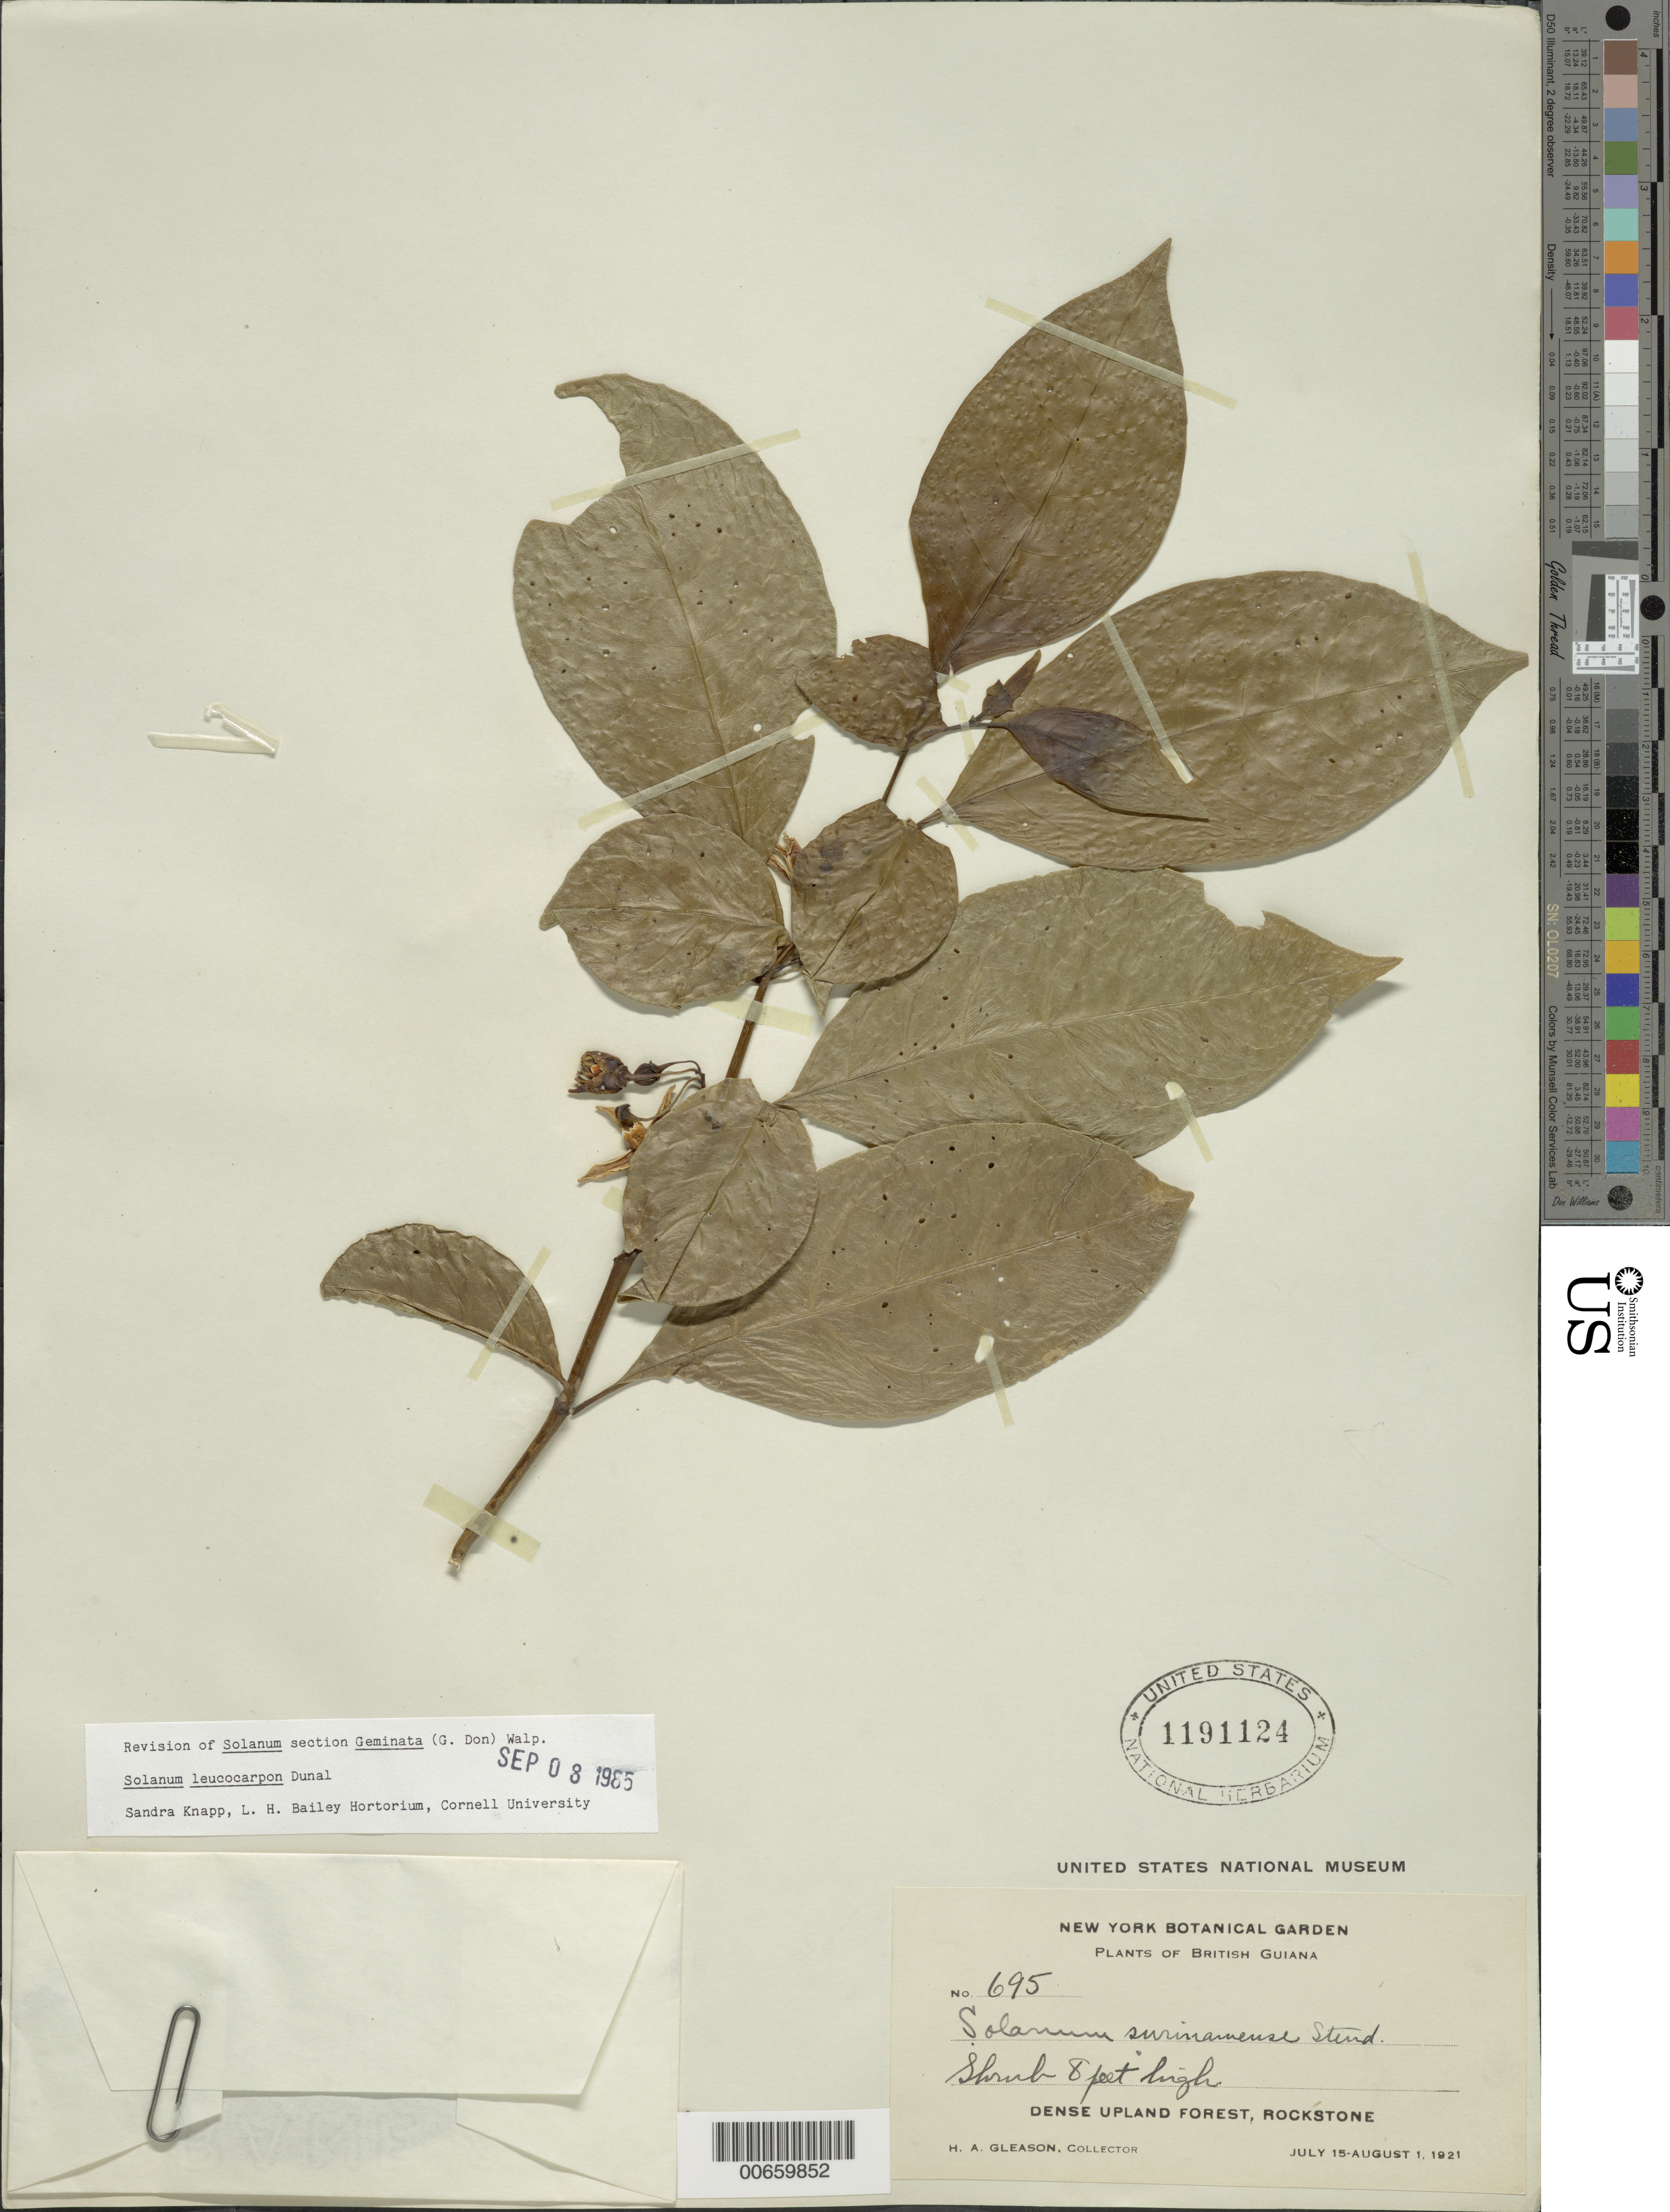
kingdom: Plantae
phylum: Tracheophyta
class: Magnoliopsida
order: Solanales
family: Solanaceae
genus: Solanum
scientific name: Solanum leucocarpon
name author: Dunal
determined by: Knapp, S. D.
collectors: H. A. Gleason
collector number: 695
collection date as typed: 7 Jul 1921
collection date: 1921-07-07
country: Guyana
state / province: U. Demerara-Berbice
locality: Rockstone, in and about the village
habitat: Dense upland forest.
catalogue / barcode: US 1191124